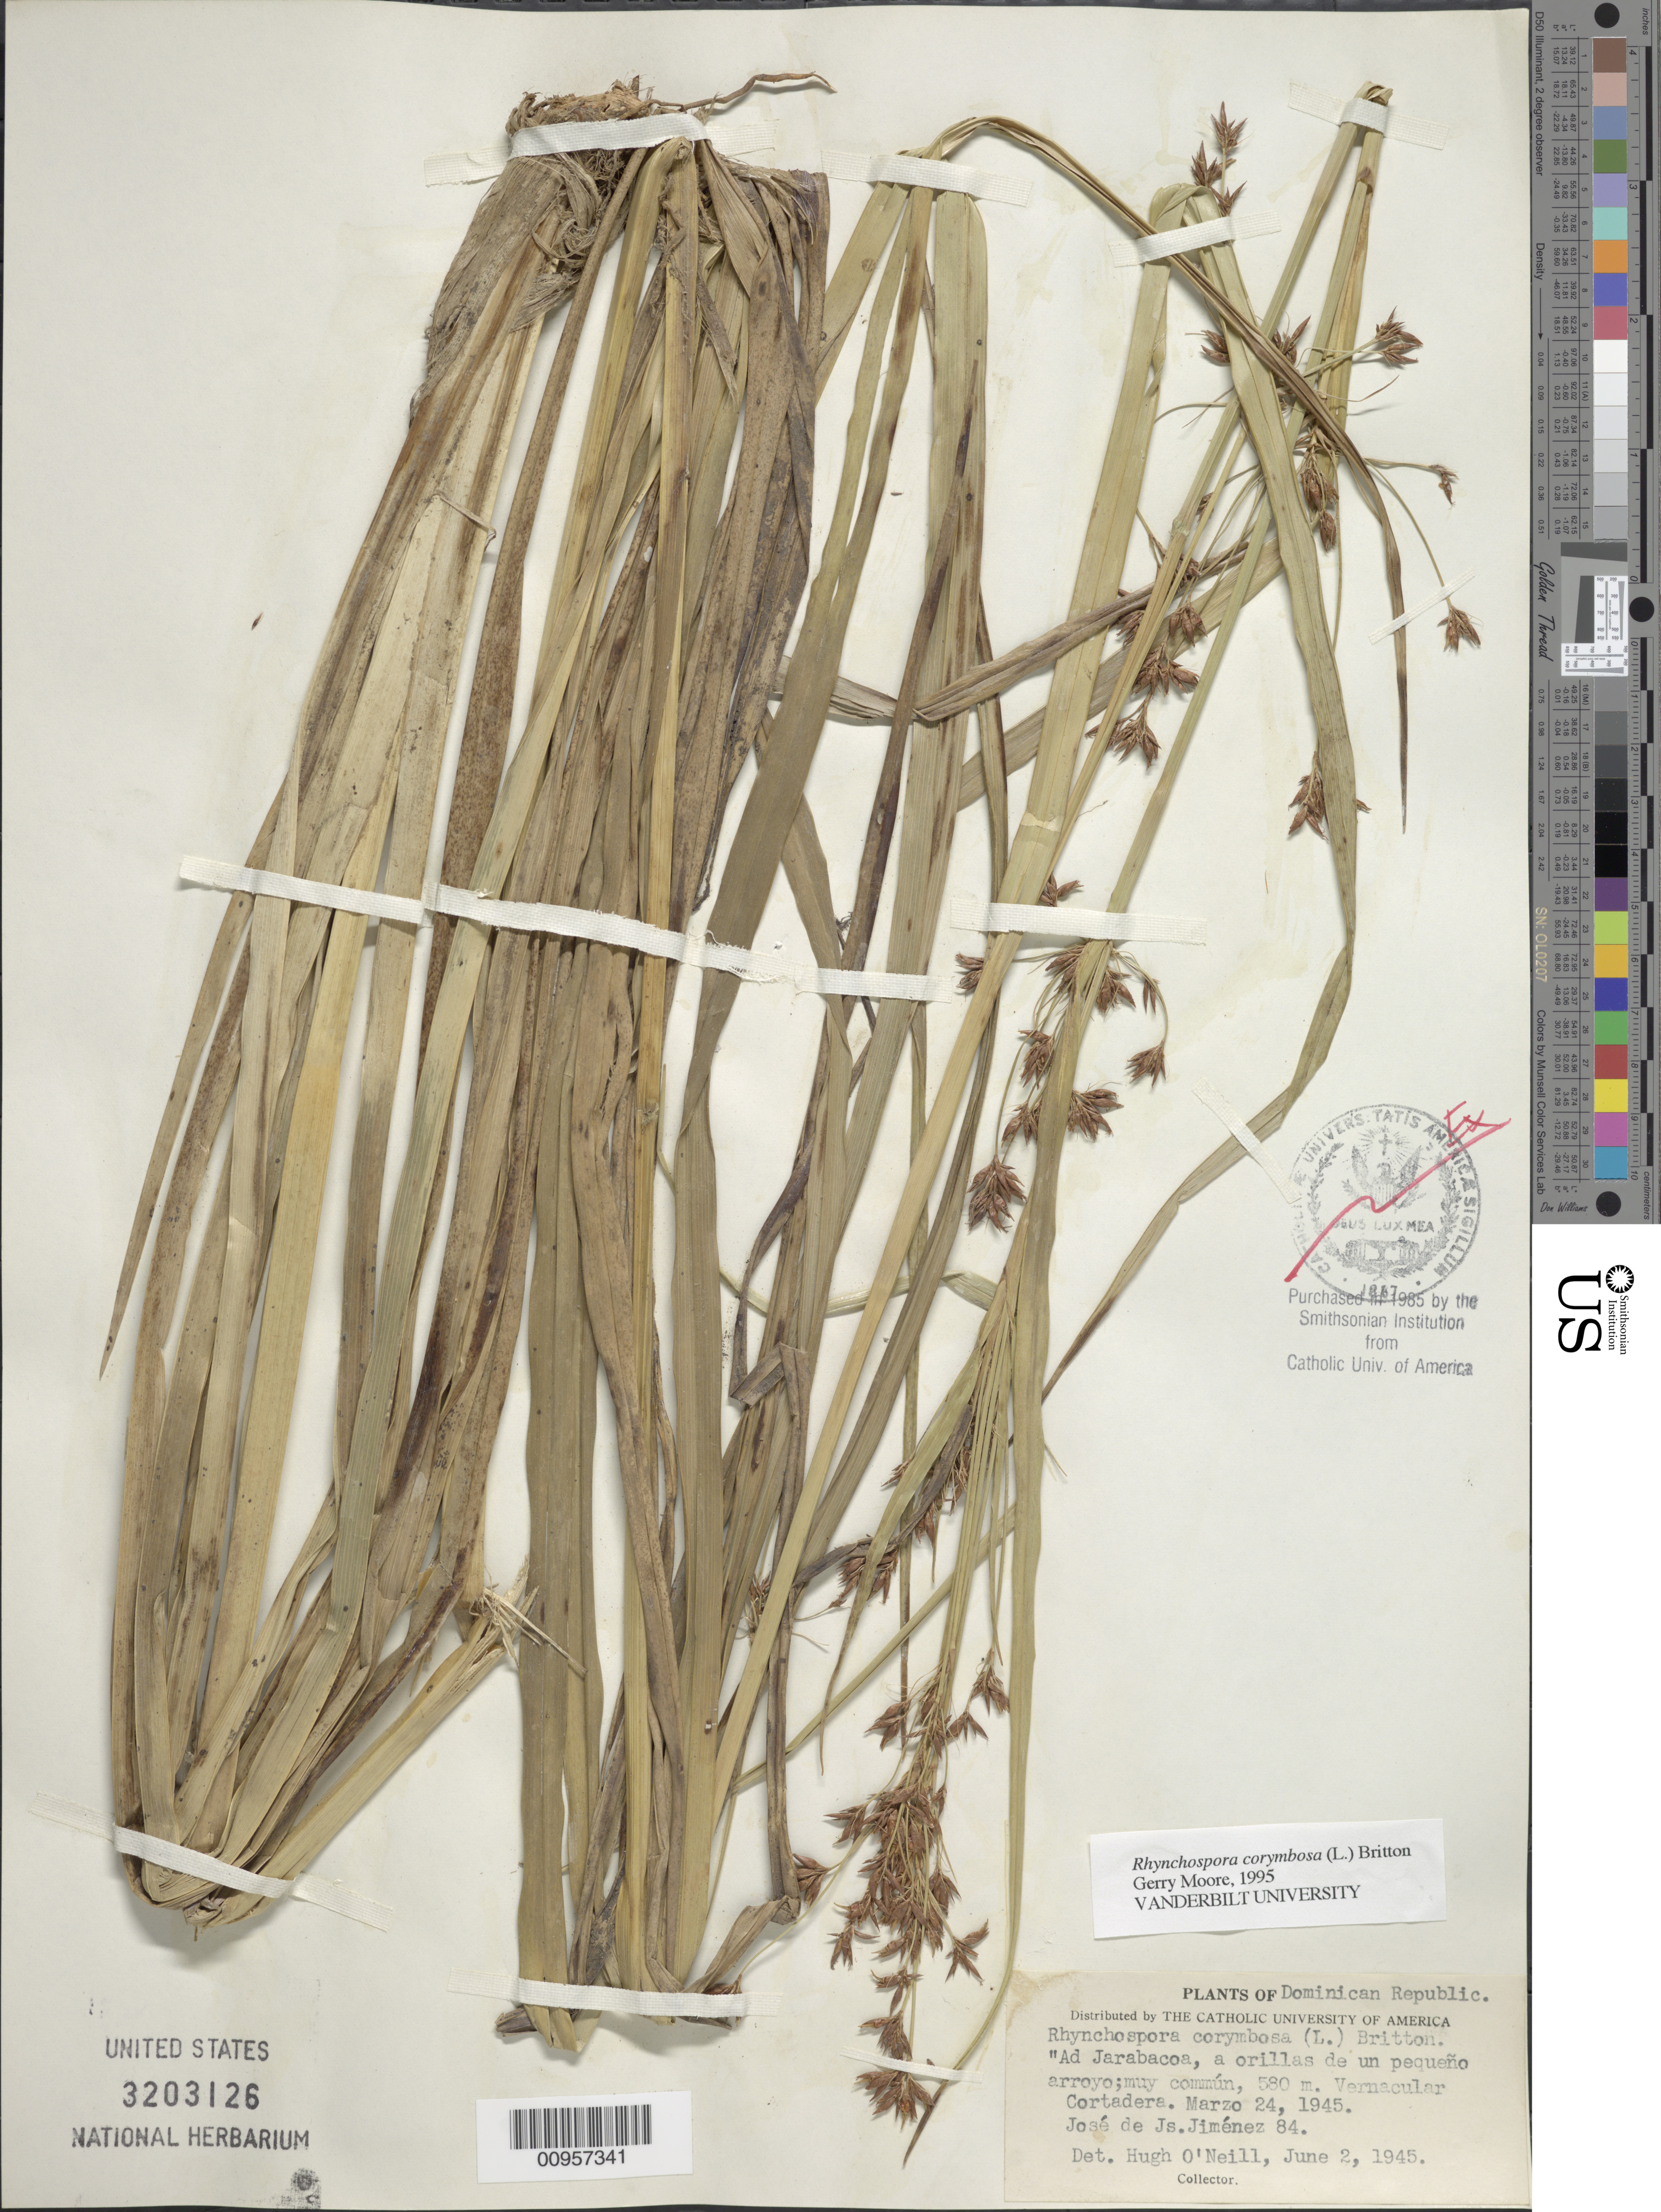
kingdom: Plantae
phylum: Tracheophyta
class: Liliopsida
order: Poales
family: Cyperaceae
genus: Rhynchospora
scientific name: Rhynchospora corymbosa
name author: (L.) Britton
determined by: Moore, G.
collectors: J. J. Jiménez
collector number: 84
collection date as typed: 24 Mar 1945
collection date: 1945-03-24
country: Dominican Republic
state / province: La Vega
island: Hispaniola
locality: Ad Jarabacoa, a orillas de un pequeño arroyo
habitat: A orillas de un pequeño arroyo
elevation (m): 580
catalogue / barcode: US 3203126